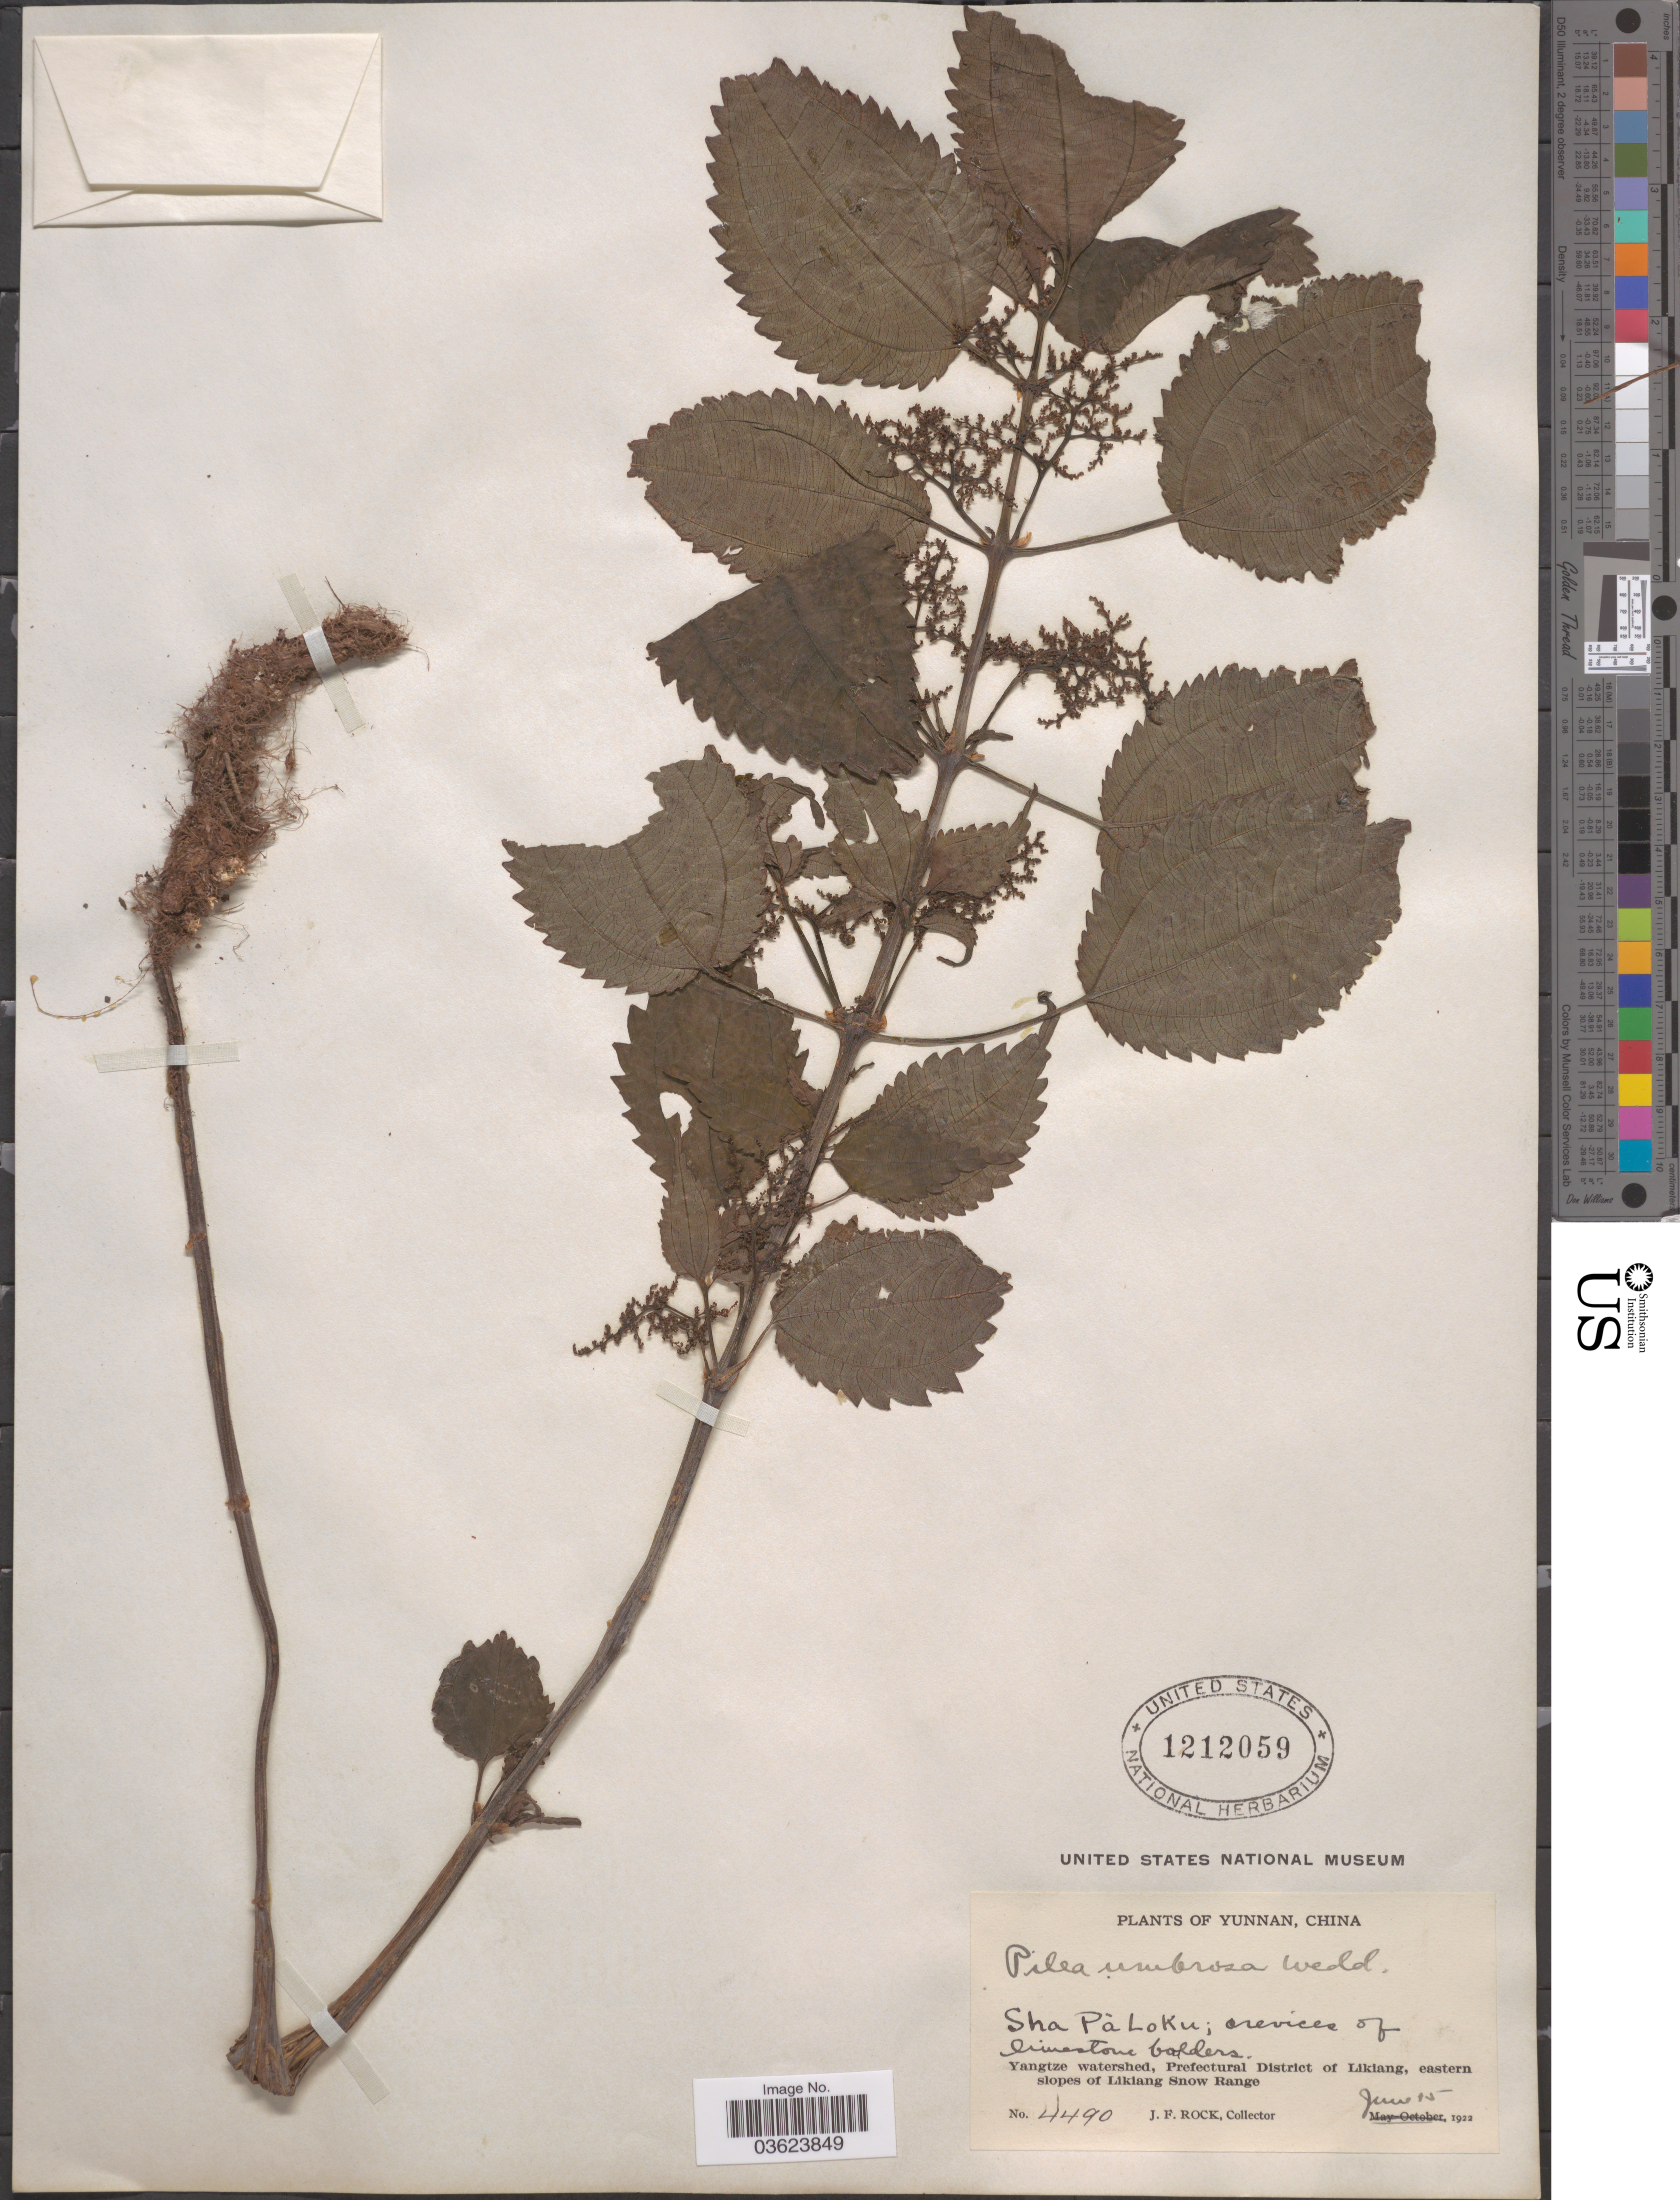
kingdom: Plantae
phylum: Tracheophyta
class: Magnoliopsida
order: Rosales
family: Urticaceae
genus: Pilea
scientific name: Pilea umbrosa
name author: Blume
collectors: J. Rock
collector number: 4490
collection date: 1922-06-15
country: China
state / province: Yunnan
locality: Sha Pà Loku; orevices [interpreted] of limestone boulders. Yangtze watershed, Prefectural District of Likiang, eastern slopes of Likiang Snow Range.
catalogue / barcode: US 1212059